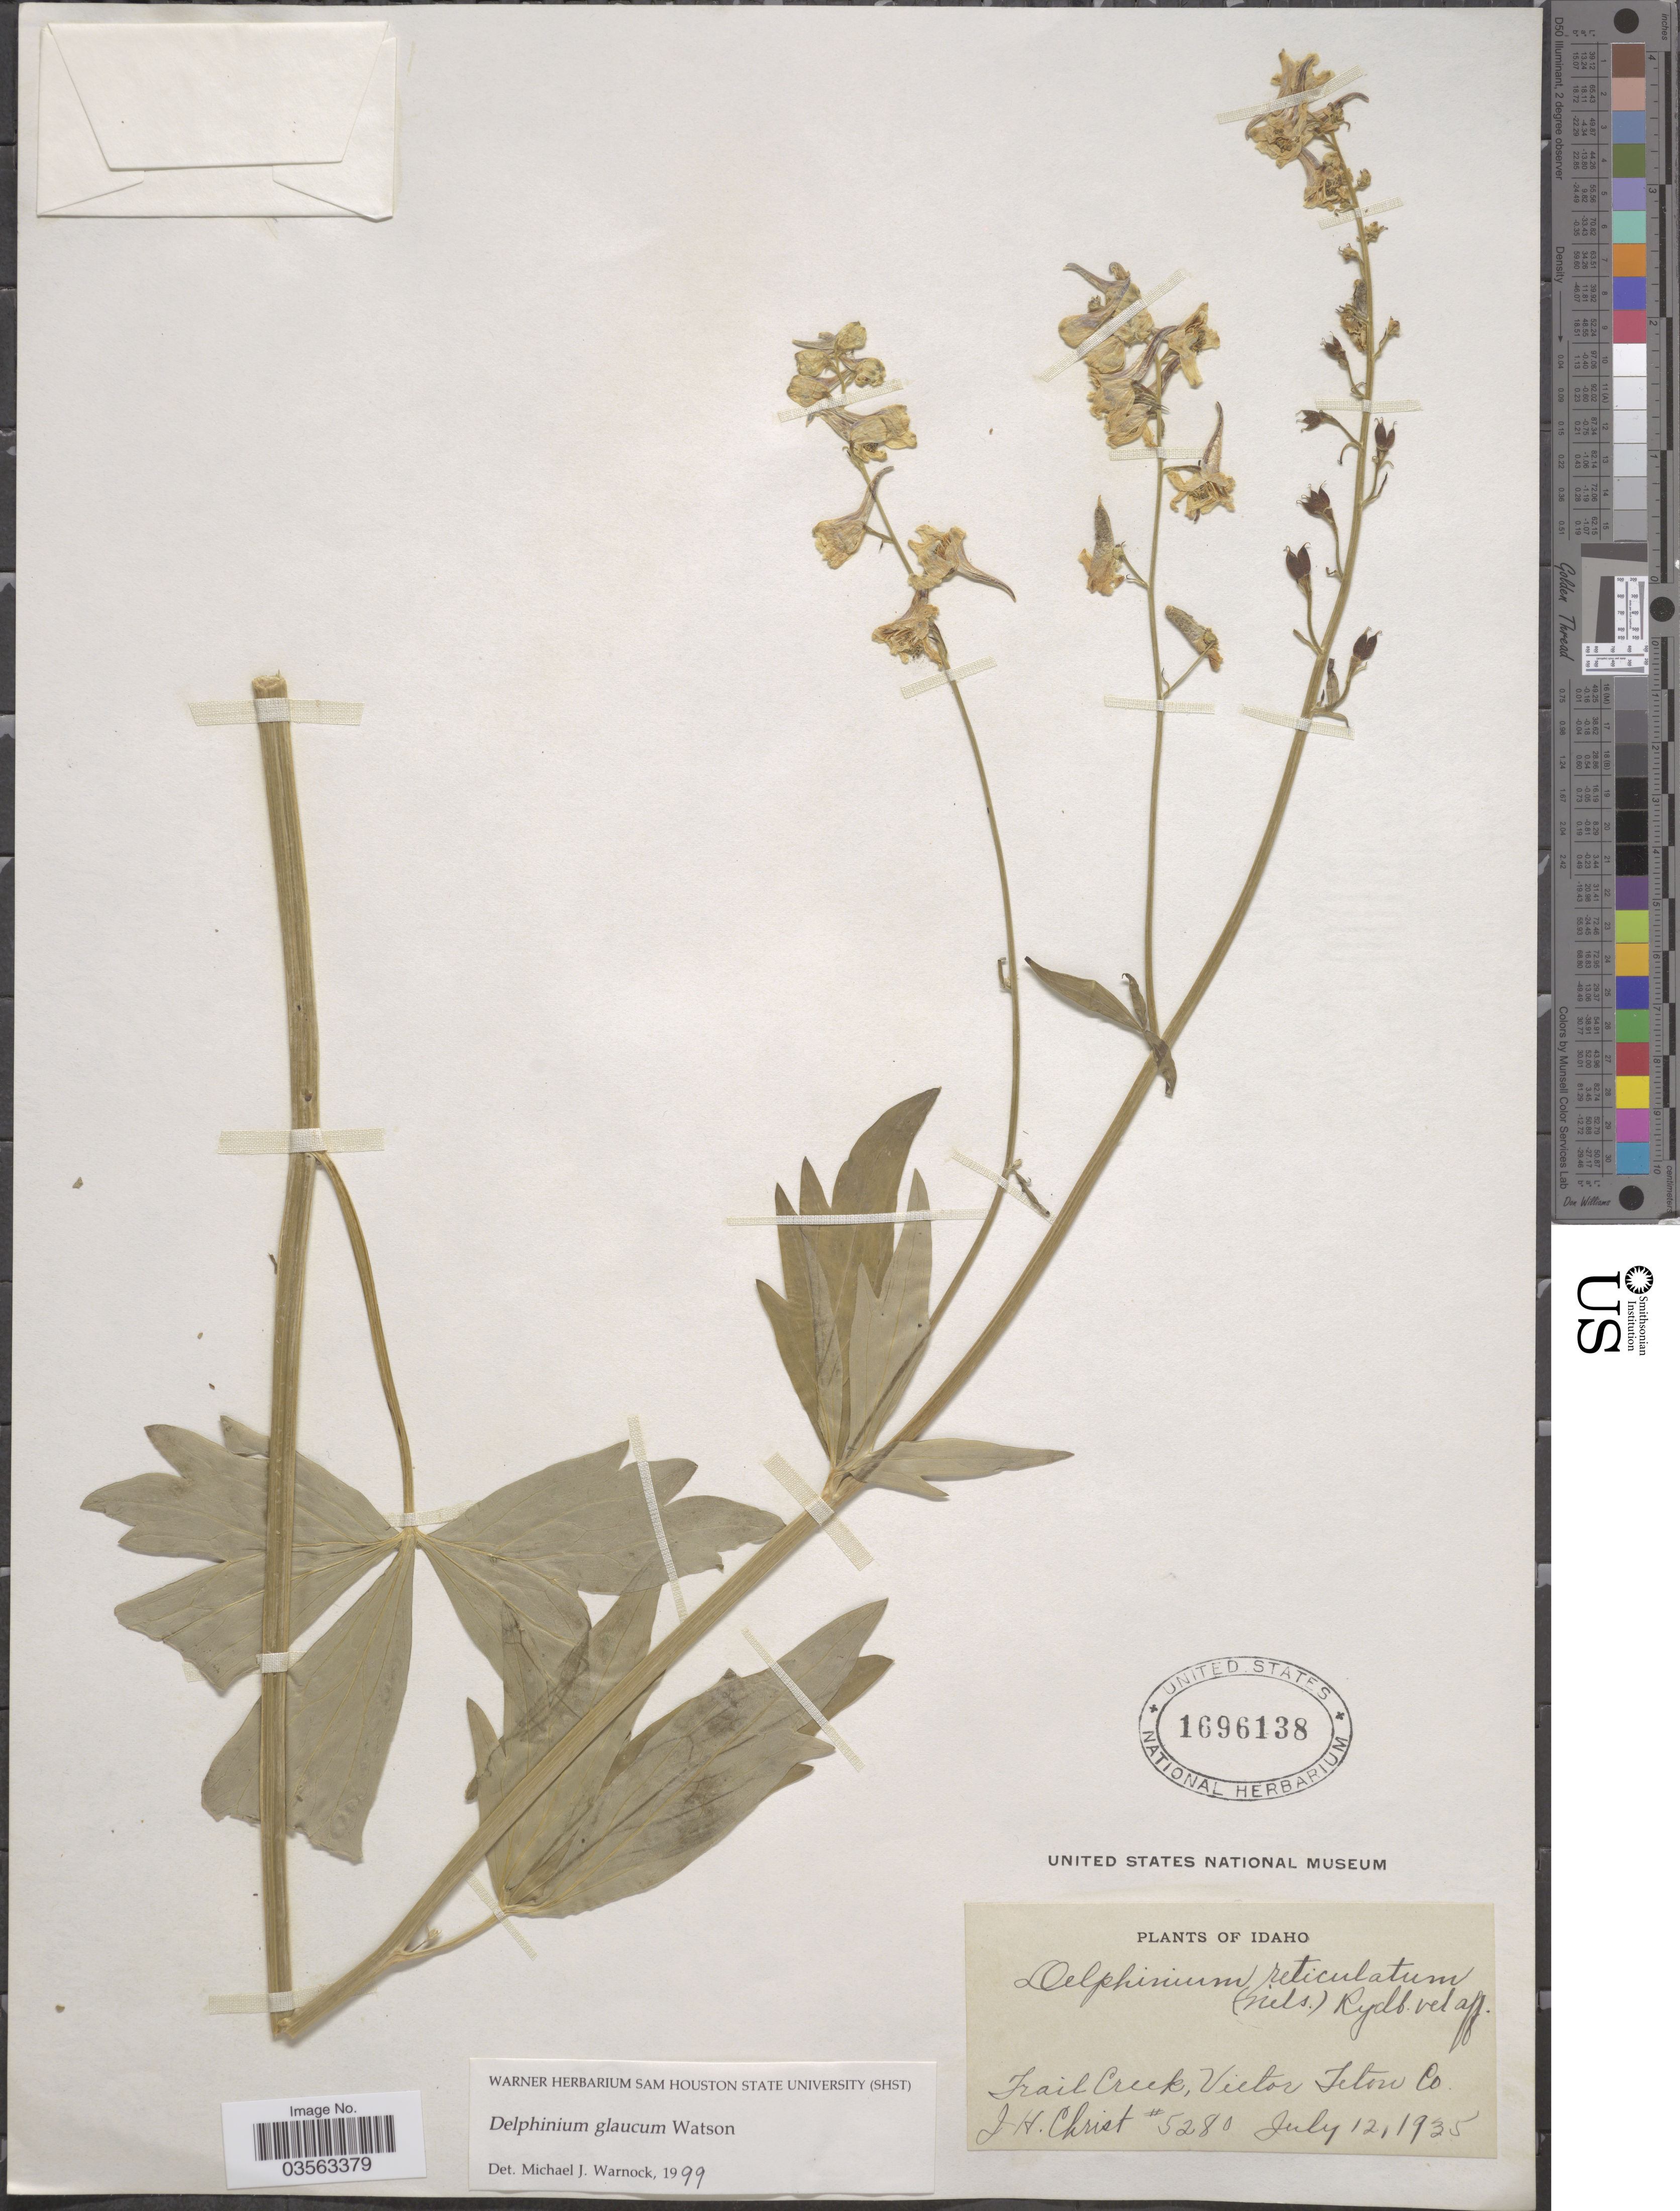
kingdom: Plantae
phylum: Tracheophyta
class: Magnoliopsida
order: Ranunculales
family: Ranunculaceae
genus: Delphinium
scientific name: Delphinium glaucum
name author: S. Watson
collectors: J. H. Christ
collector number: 5280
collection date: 1935-07-12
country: United States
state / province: Idaho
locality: Trail Creek, Victor Teton Co.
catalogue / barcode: US 1696138